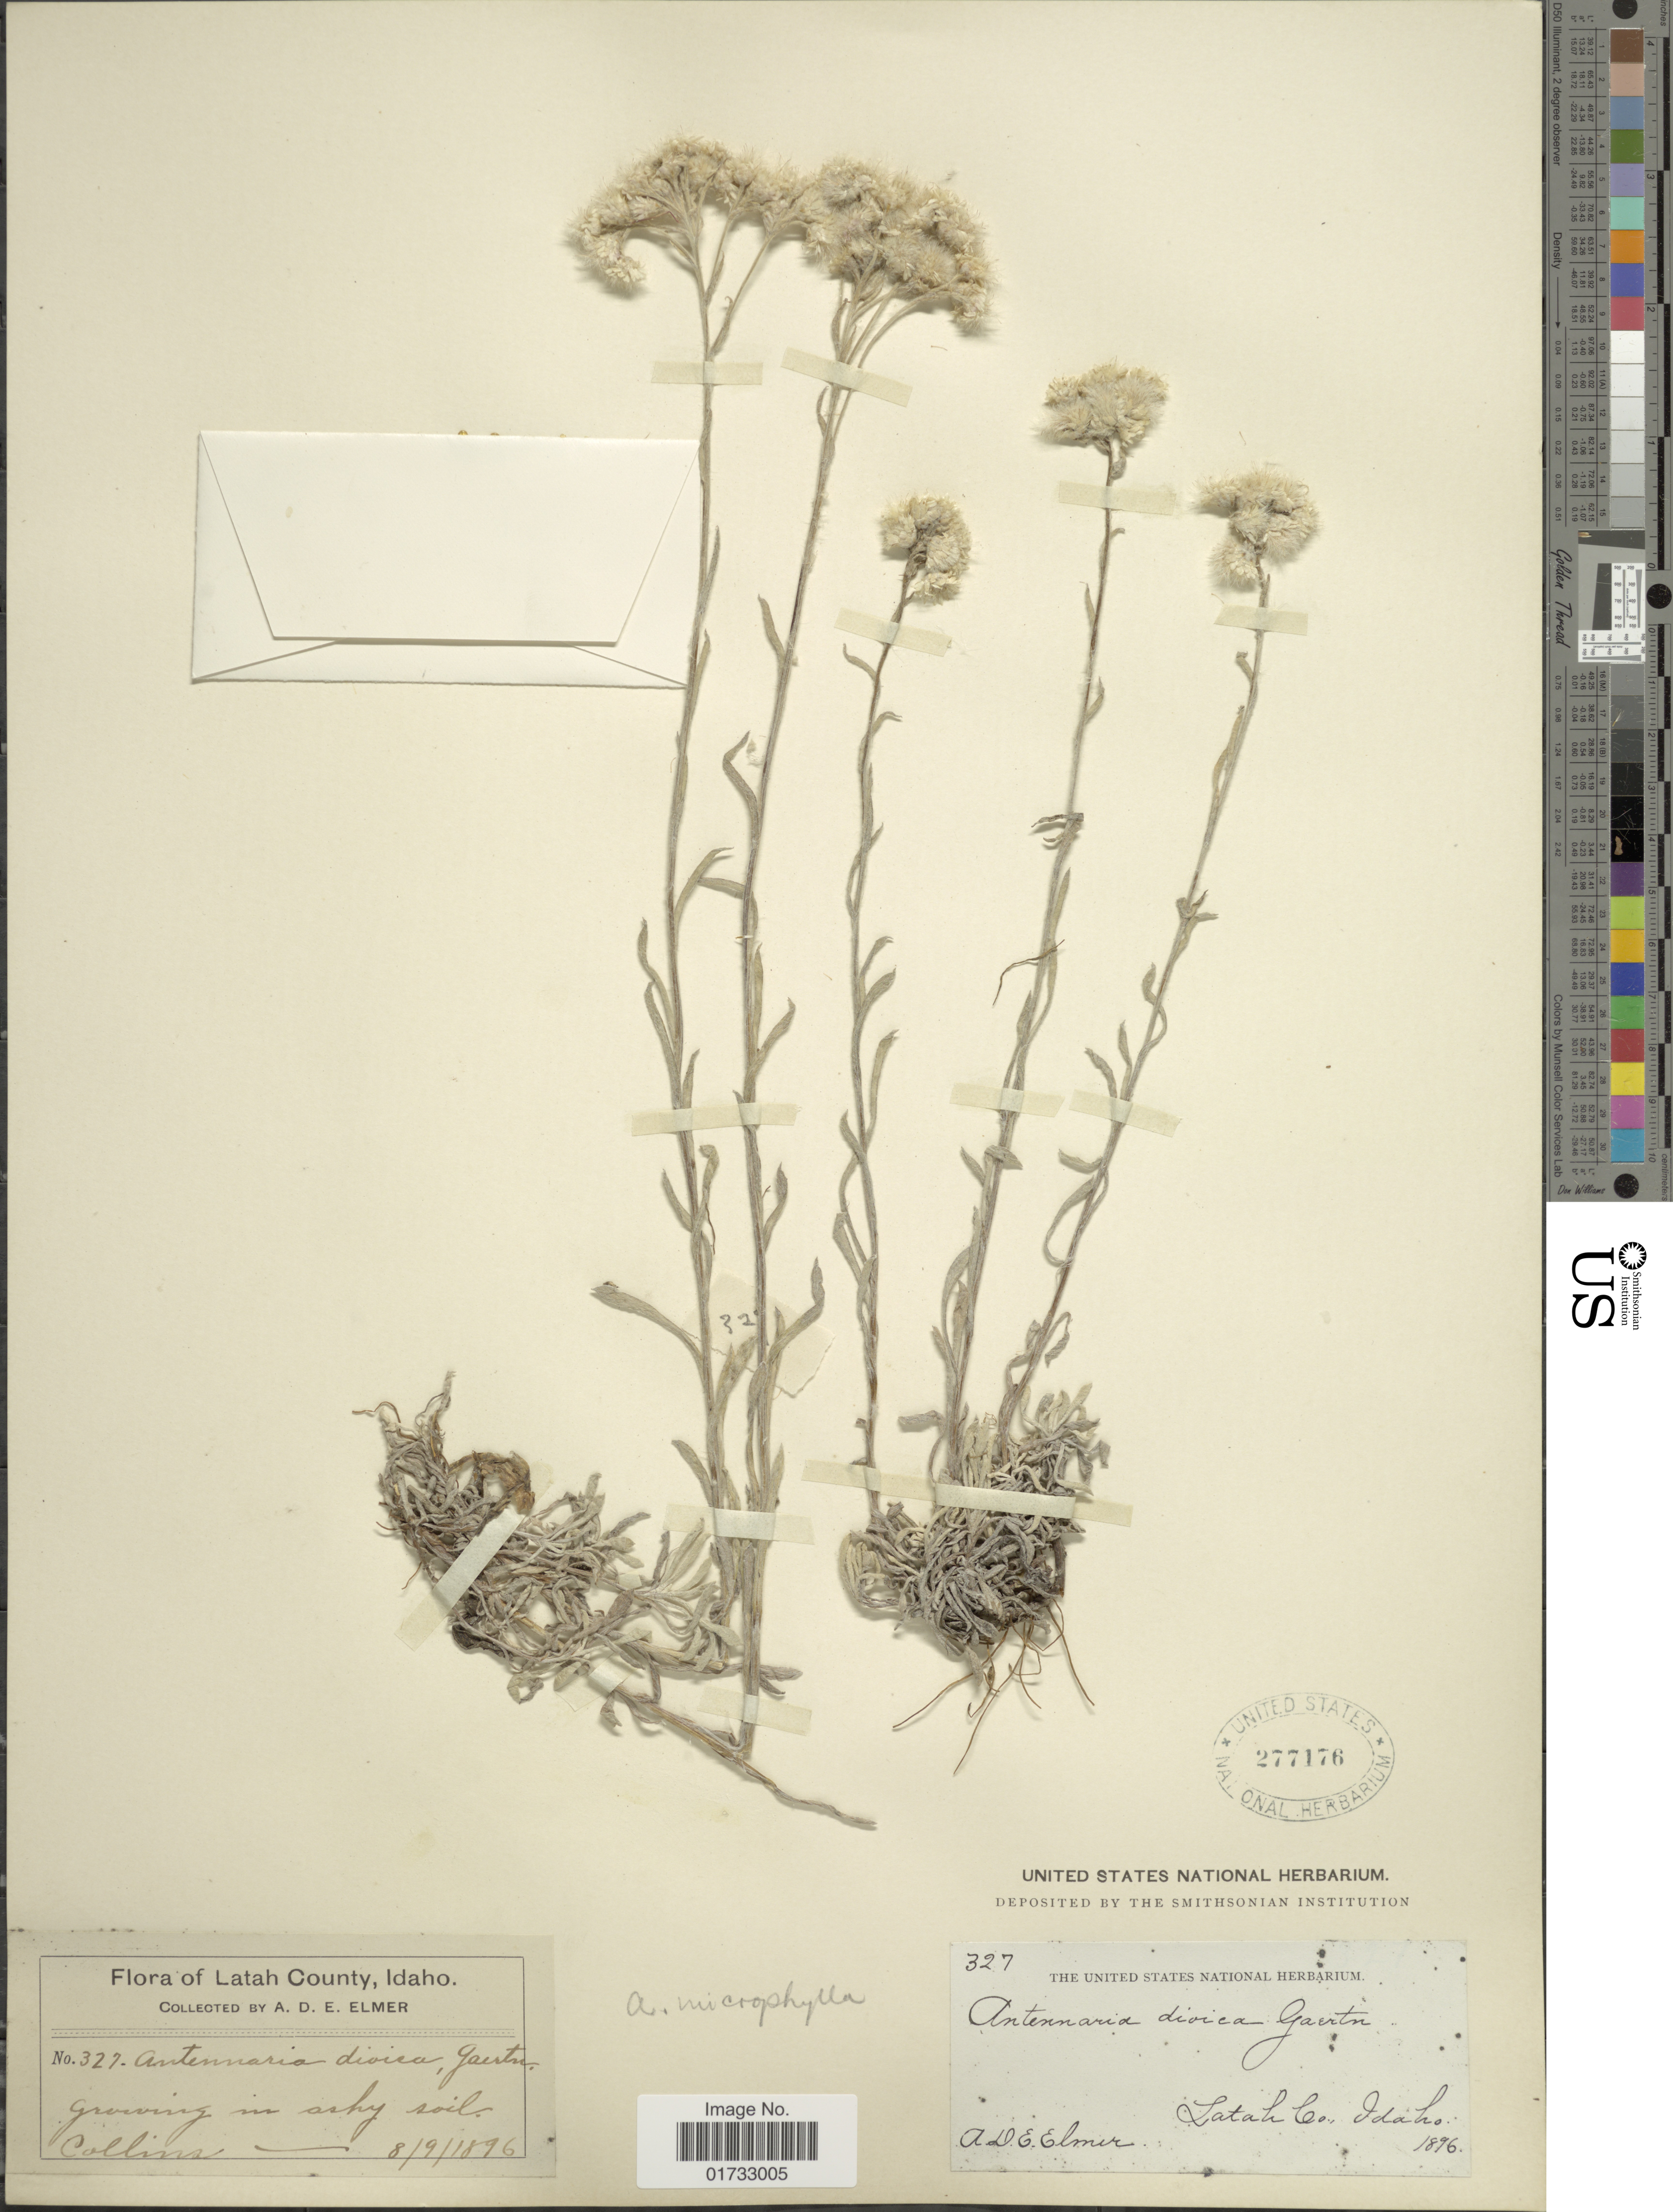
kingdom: Plantae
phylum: Tracheophyta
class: Magnoliopsida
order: Asterales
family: Asteraceae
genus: Antennaria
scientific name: Antennaria rosea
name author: Greene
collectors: A. D. E. Elmer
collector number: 327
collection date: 1896-08-09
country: United States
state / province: Idaho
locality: Latah County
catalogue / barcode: US 277176